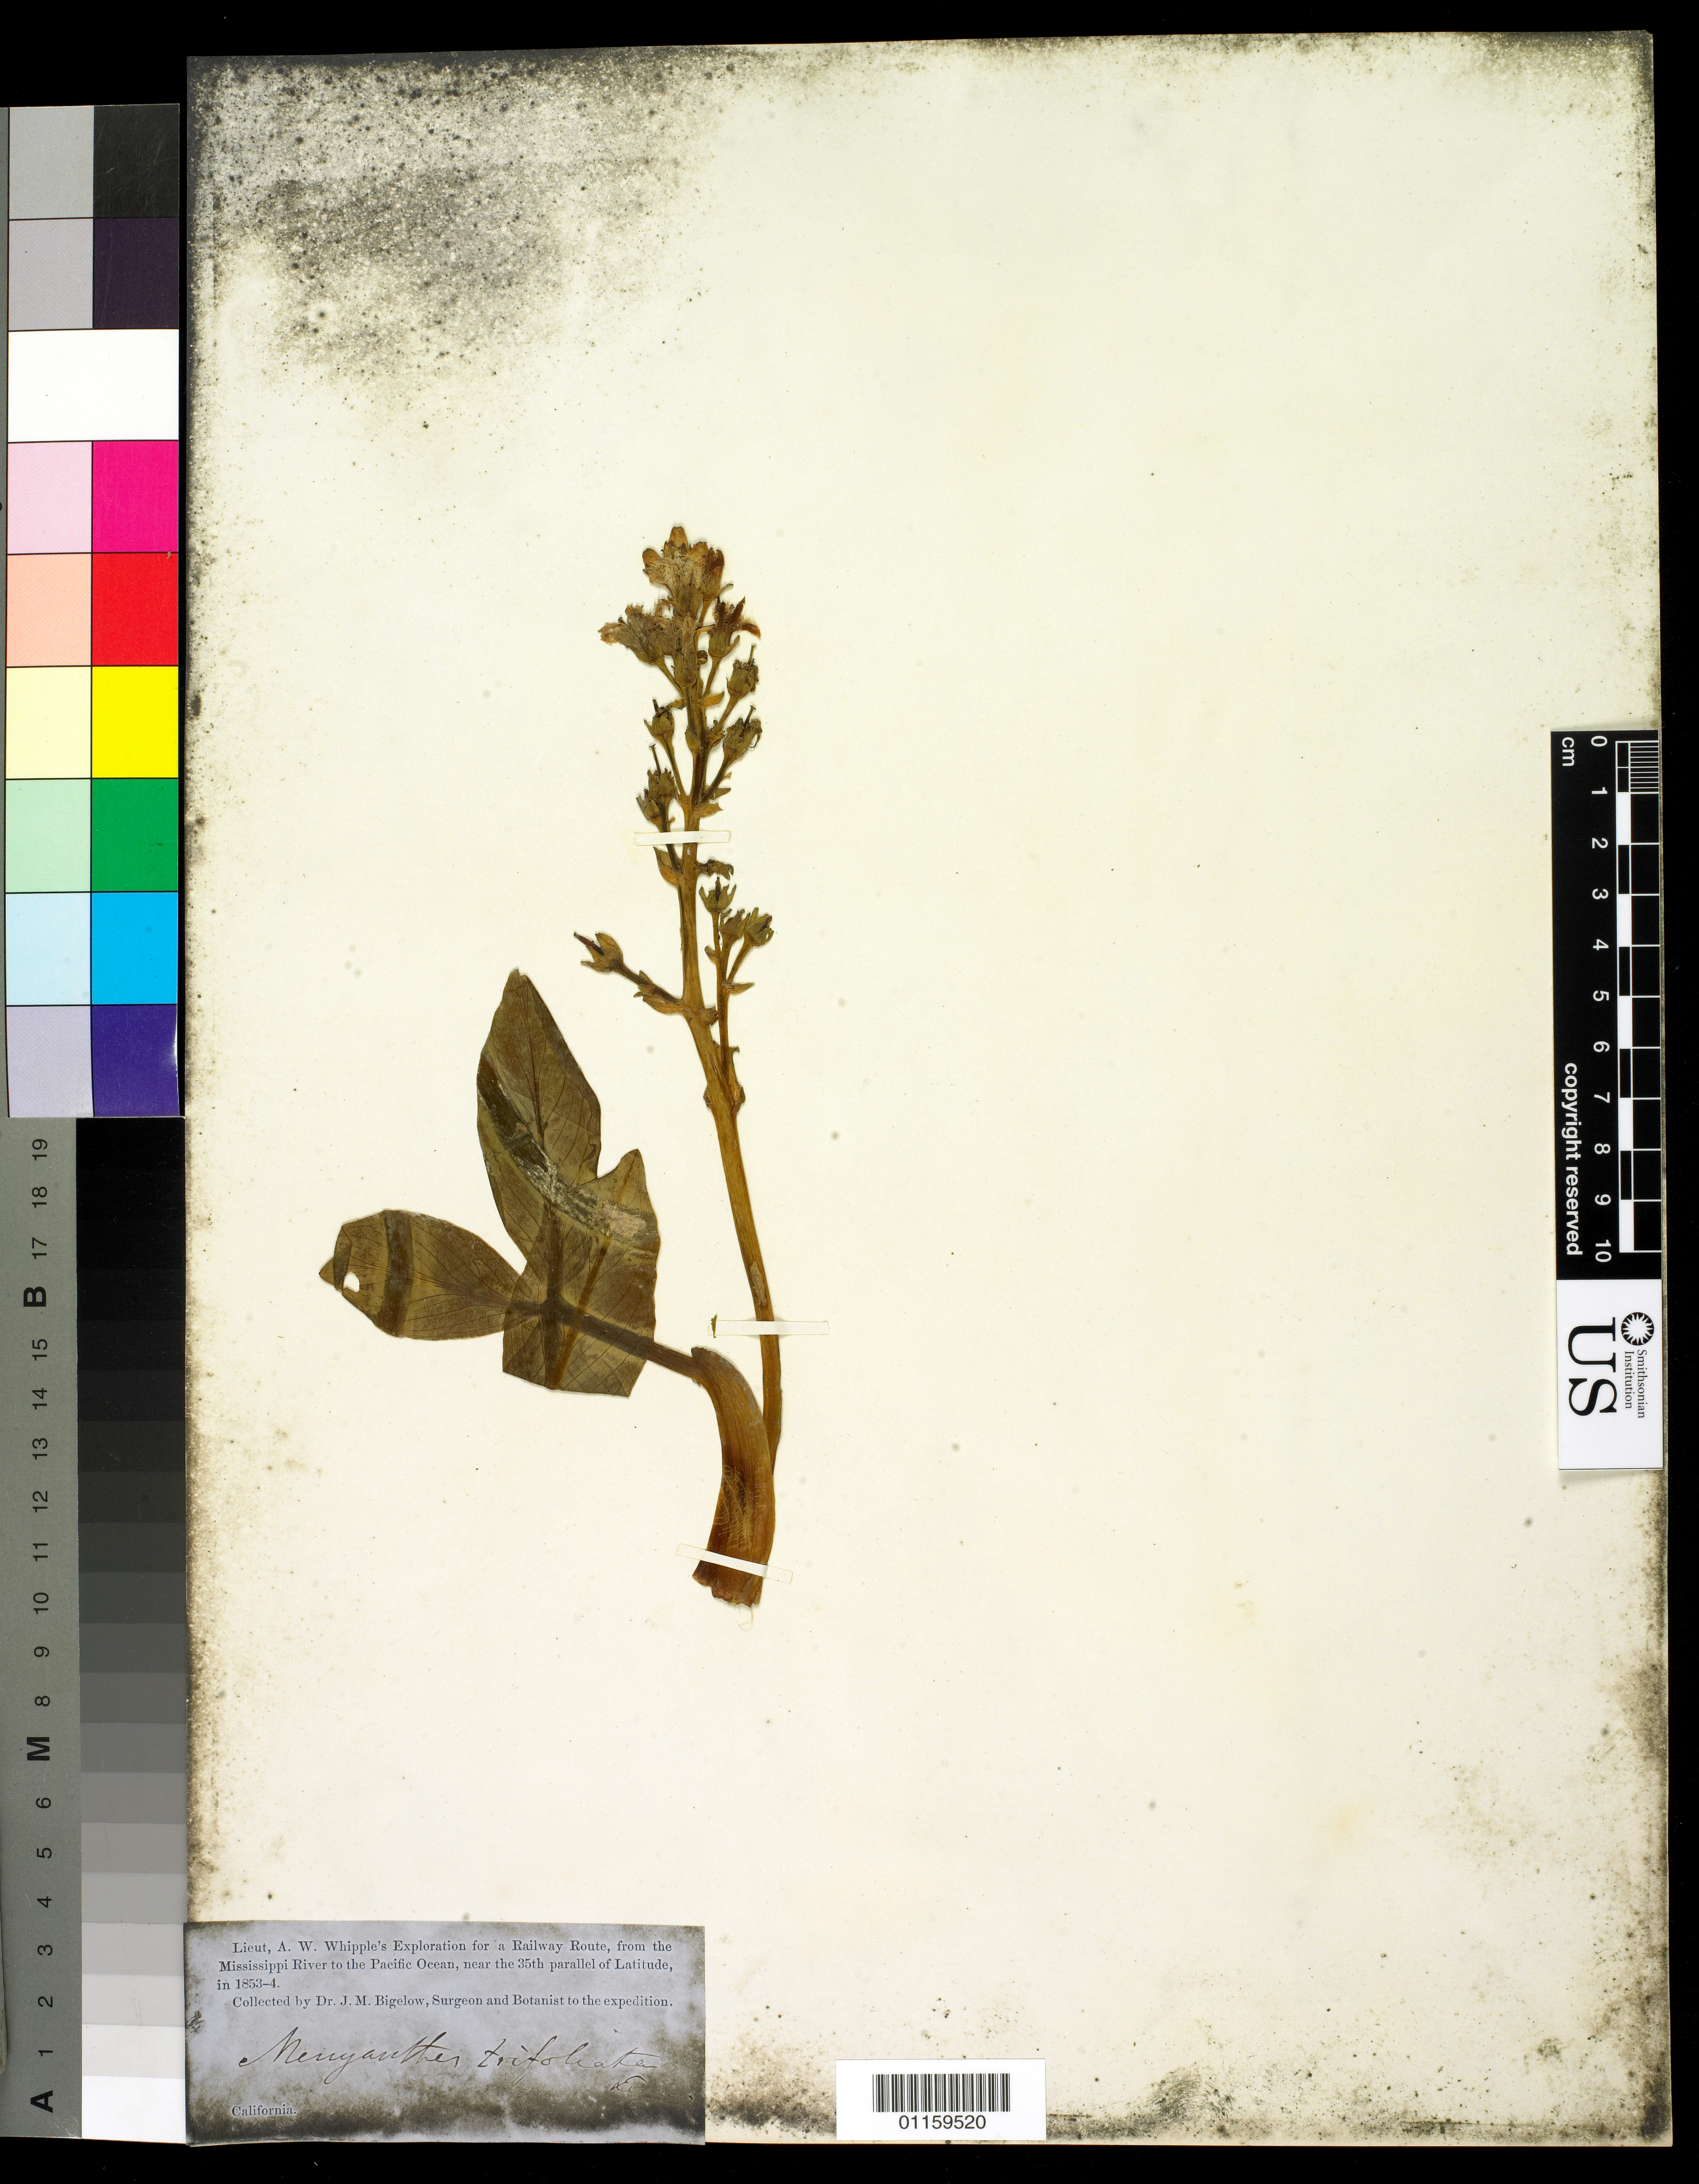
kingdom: Plantae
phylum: Tracheophyta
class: Magnoliopsida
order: Asterales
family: Menyanthaceae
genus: Menyanthes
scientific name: Menyanthes trifoliata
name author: L.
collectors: J. M. Bigelow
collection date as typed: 1853 to -- --- 1854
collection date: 1853/1854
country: United States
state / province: California